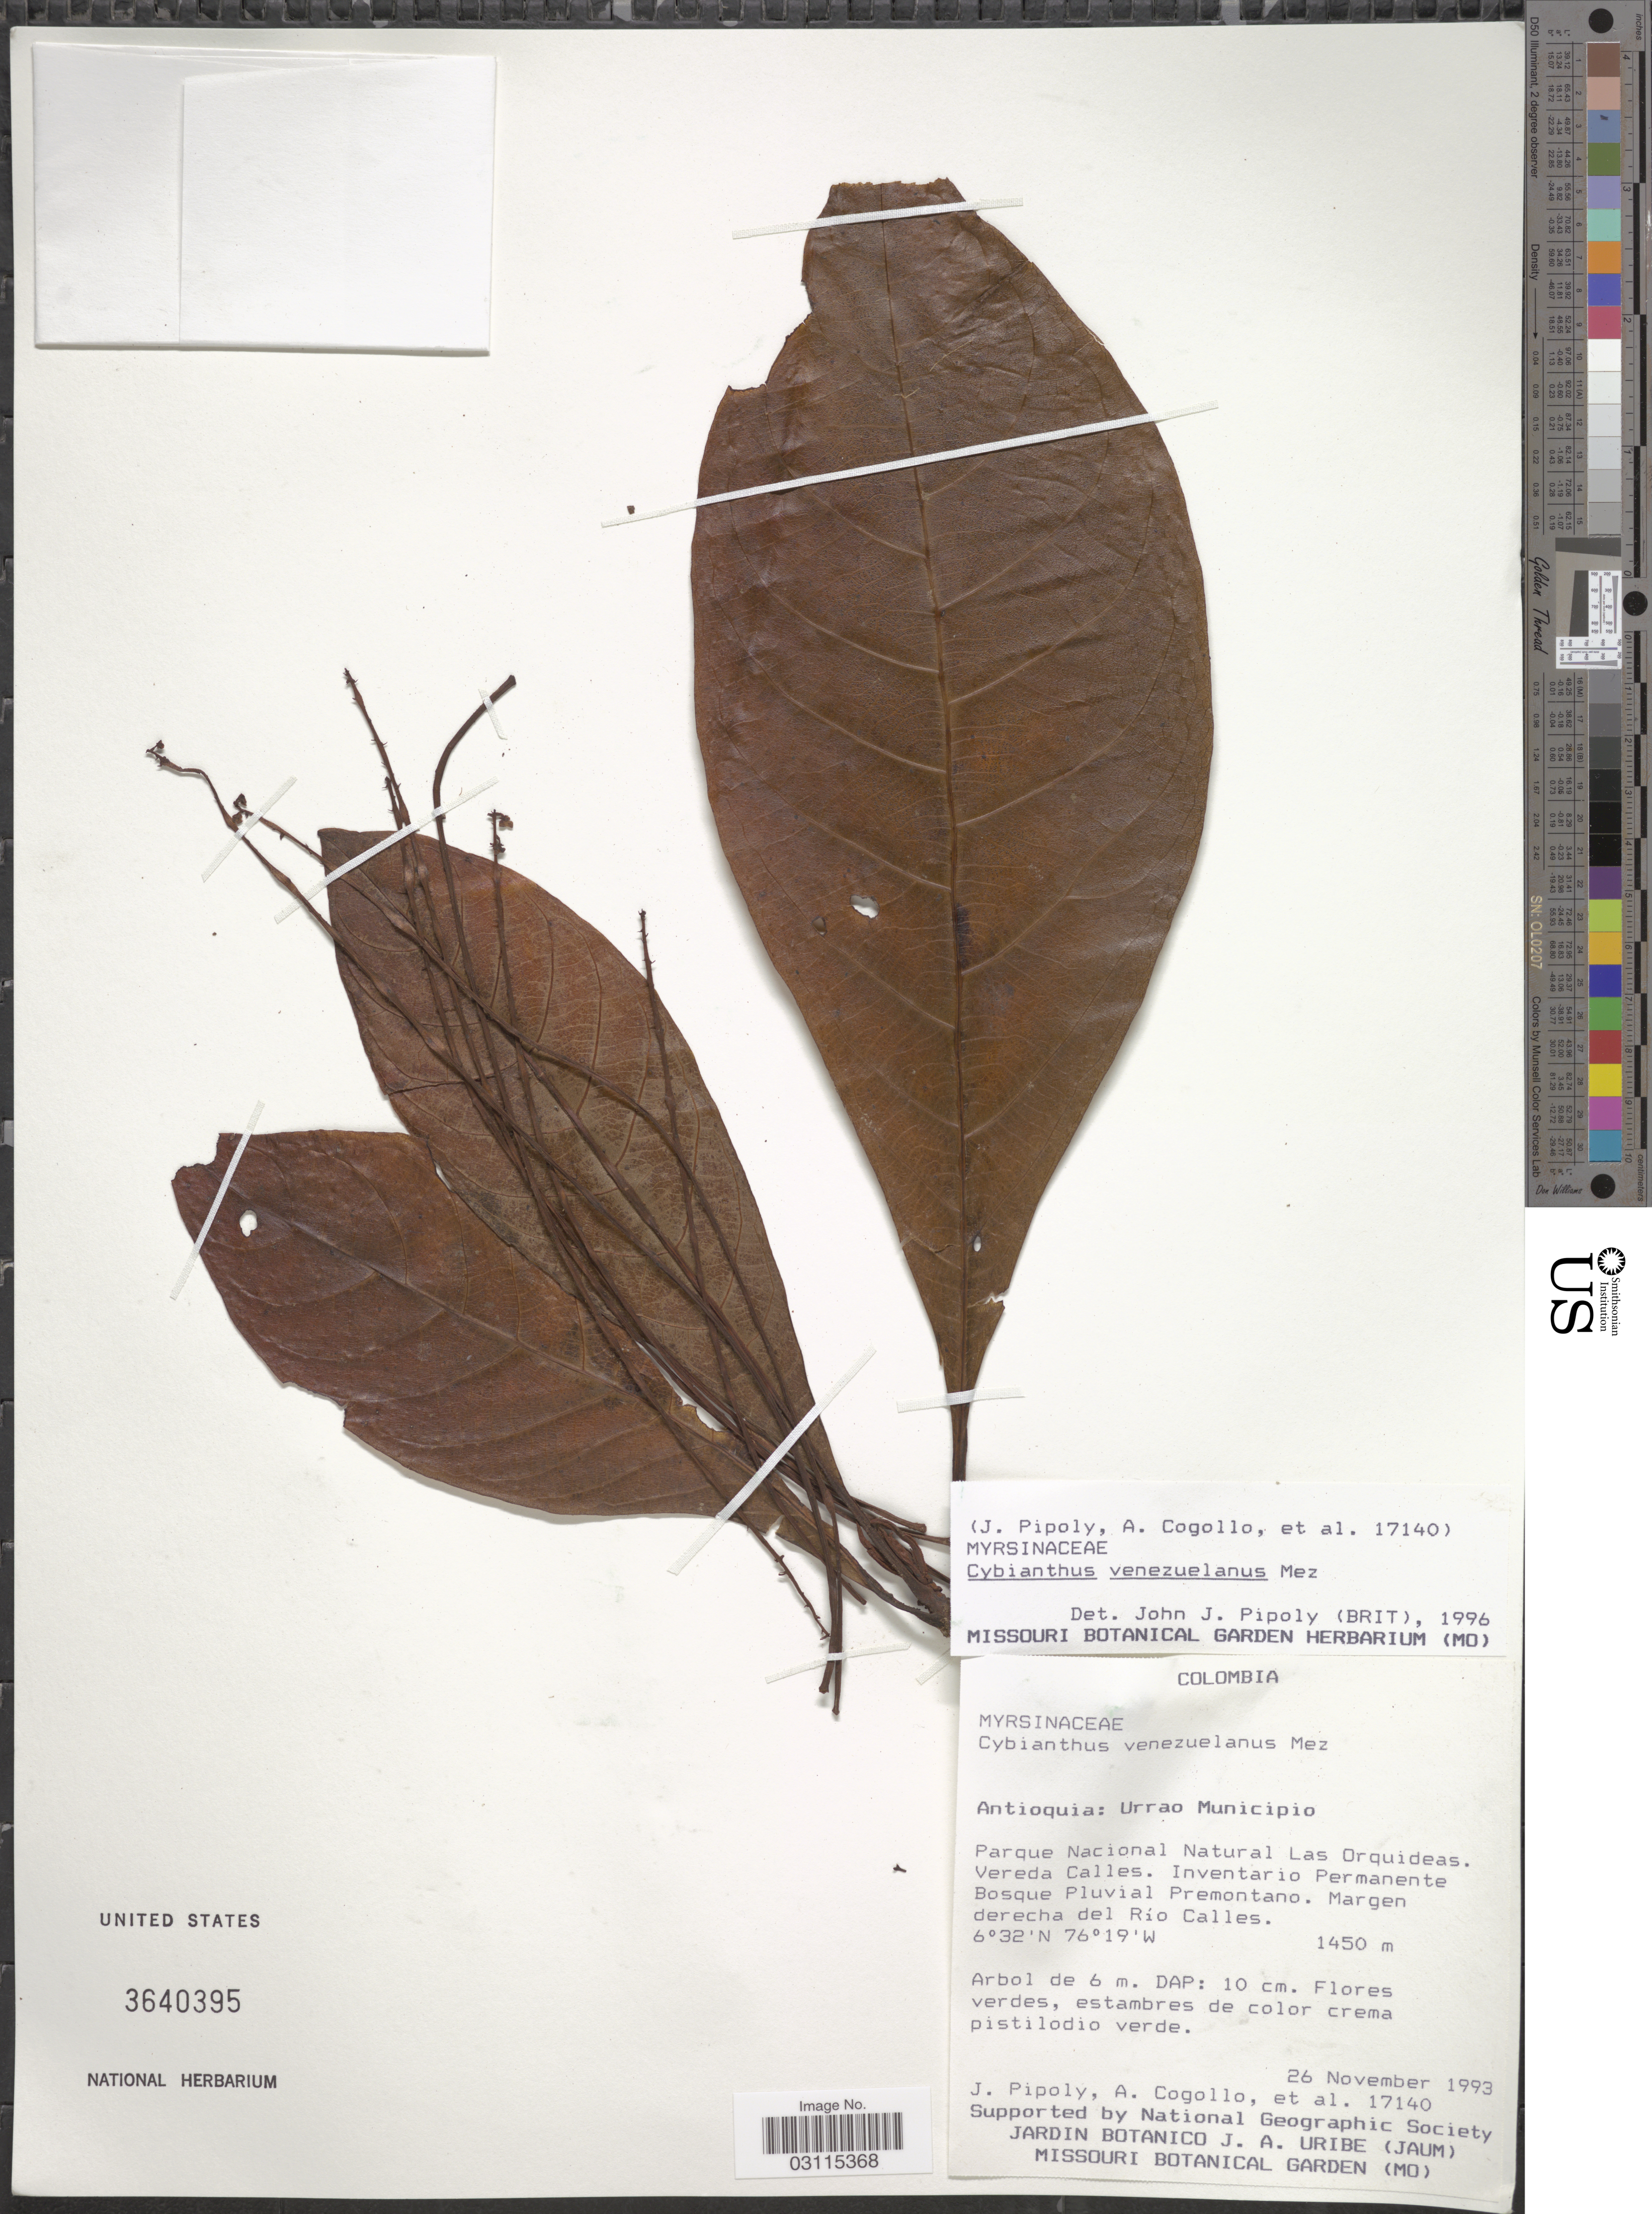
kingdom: Plantae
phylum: Tracheophyta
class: Magnoliopsida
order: Ericales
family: Primulaceae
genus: Cybianthus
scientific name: Cybianthus venezuelanus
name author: Mez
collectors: J. J. Pipoly, A. Cogollo & et al.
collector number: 17140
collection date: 1993-11-26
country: Colombia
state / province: Antioquia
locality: Urrao Municipio. Parque Nacional Natural Las Orquideas. Vereda Calles. Inventario Permanente Bosque Pluvial Premontano. Margen derecha del Río Calles.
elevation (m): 1450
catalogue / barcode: US 3640395